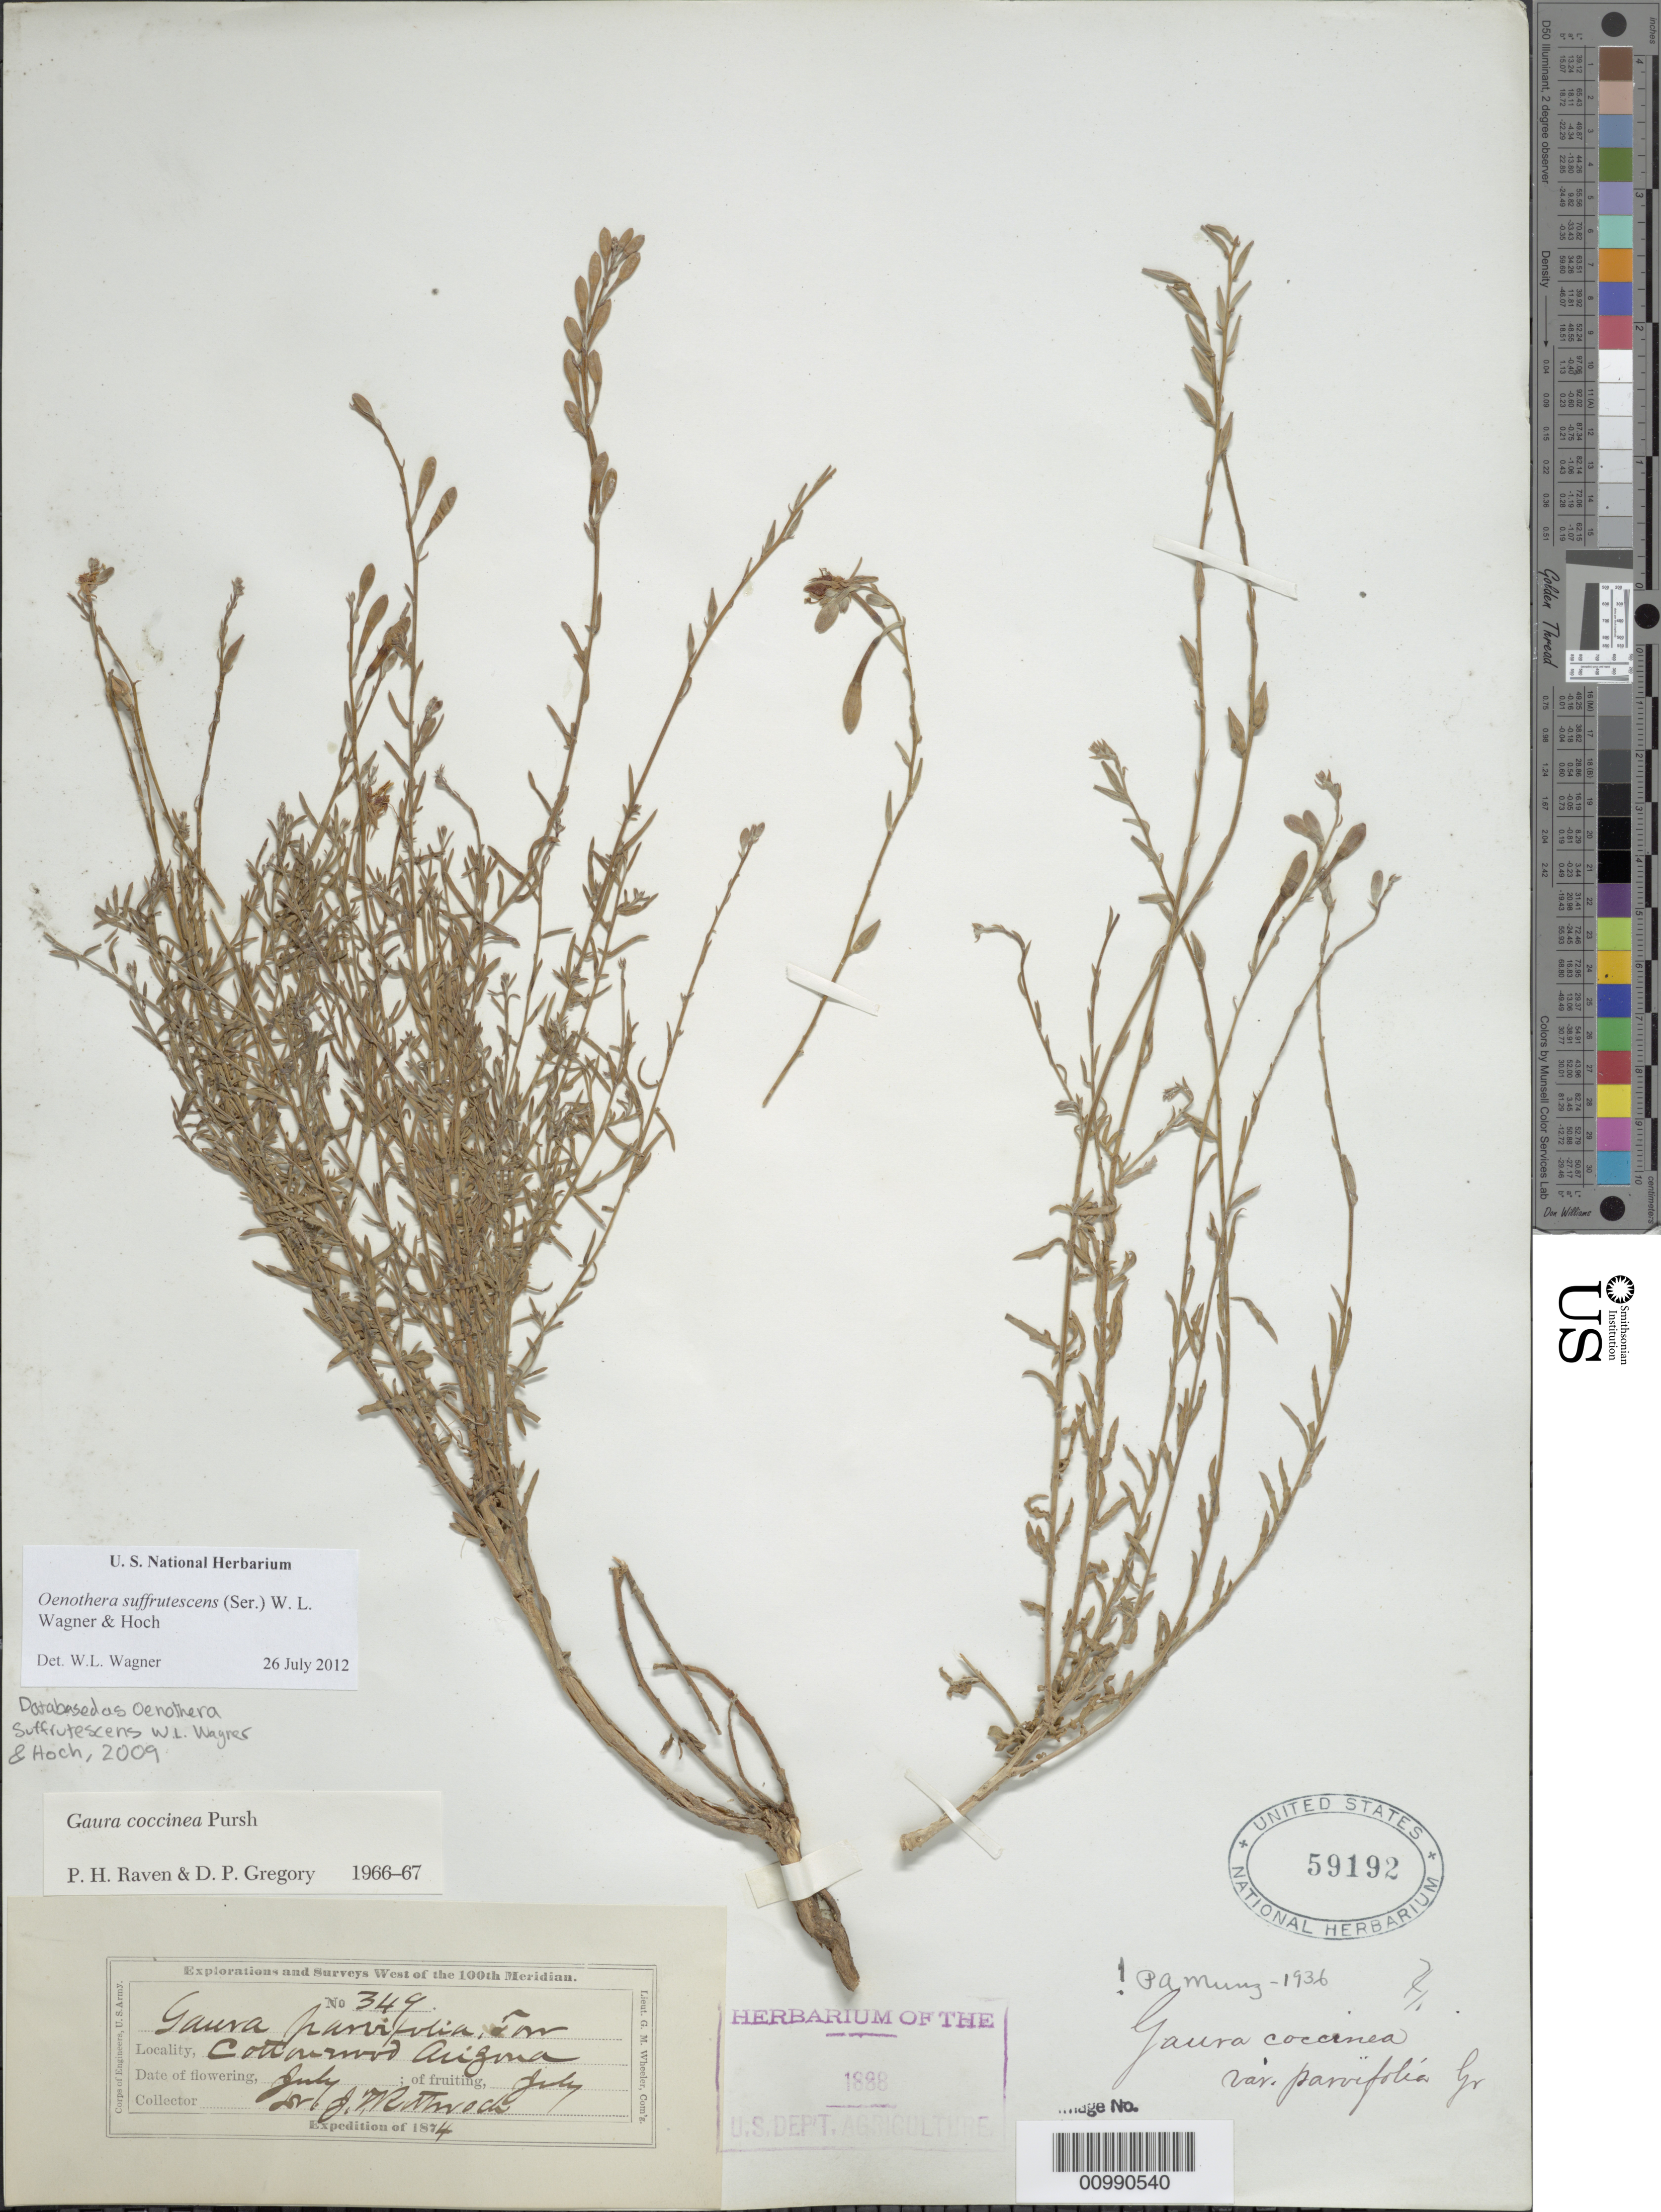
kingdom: Plantae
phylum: Tracheophyta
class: Magnoliopsida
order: Myrtales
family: Onagraceae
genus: Oenothera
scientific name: Oenothera suffrutescens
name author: (Ser.) W.L. Wagner & Hoch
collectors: J. T. Rothrock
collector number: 349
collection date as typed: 1874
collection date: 1874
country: United States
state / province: Arizona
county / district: Yavapai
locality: Cottonwood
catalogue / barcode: US 59192